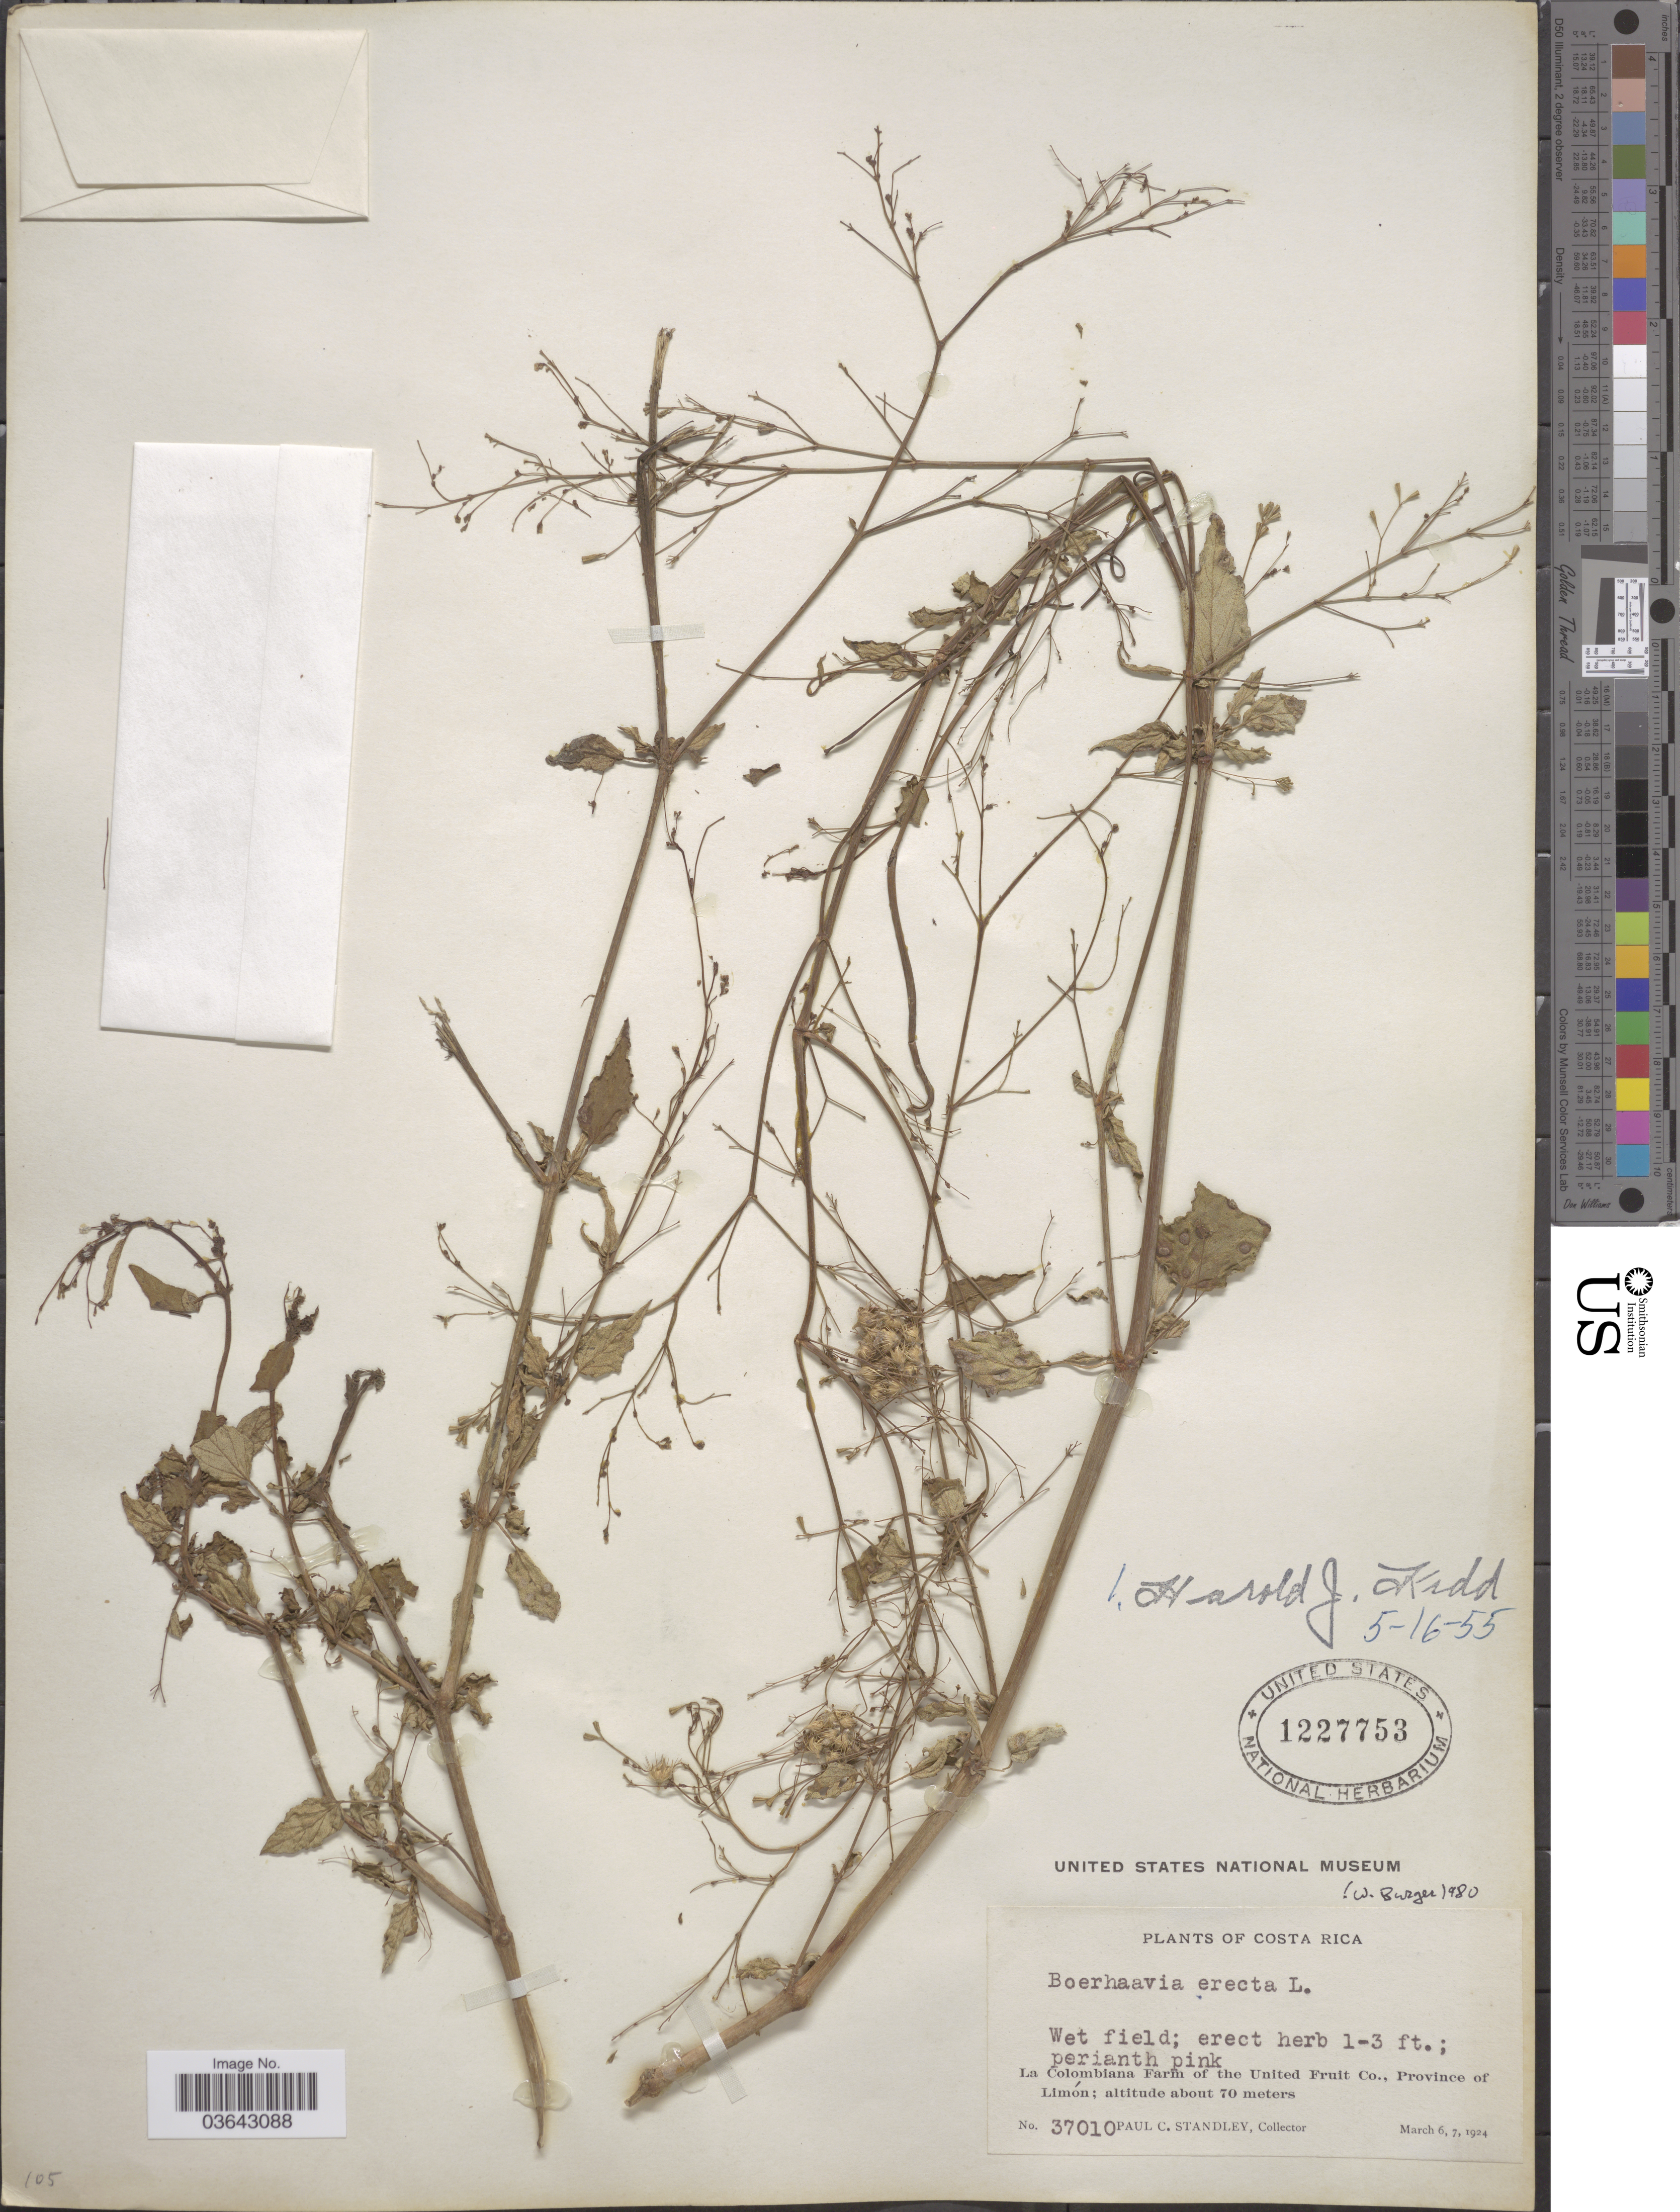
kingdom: Plantae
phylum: Tracheophyta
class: Magnoliopsida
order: Caryophyllales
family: Nyctaginaceae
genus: Boerhavia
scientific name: Boerhavia erecta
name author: L.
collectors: P. C. Standley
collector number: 37010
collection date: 1924-03-06/1924-03-07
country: Costa Rica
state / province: Limón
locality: La Colombiana Farm of the United Fruit Co.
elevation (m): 70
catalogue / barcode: US 1227753